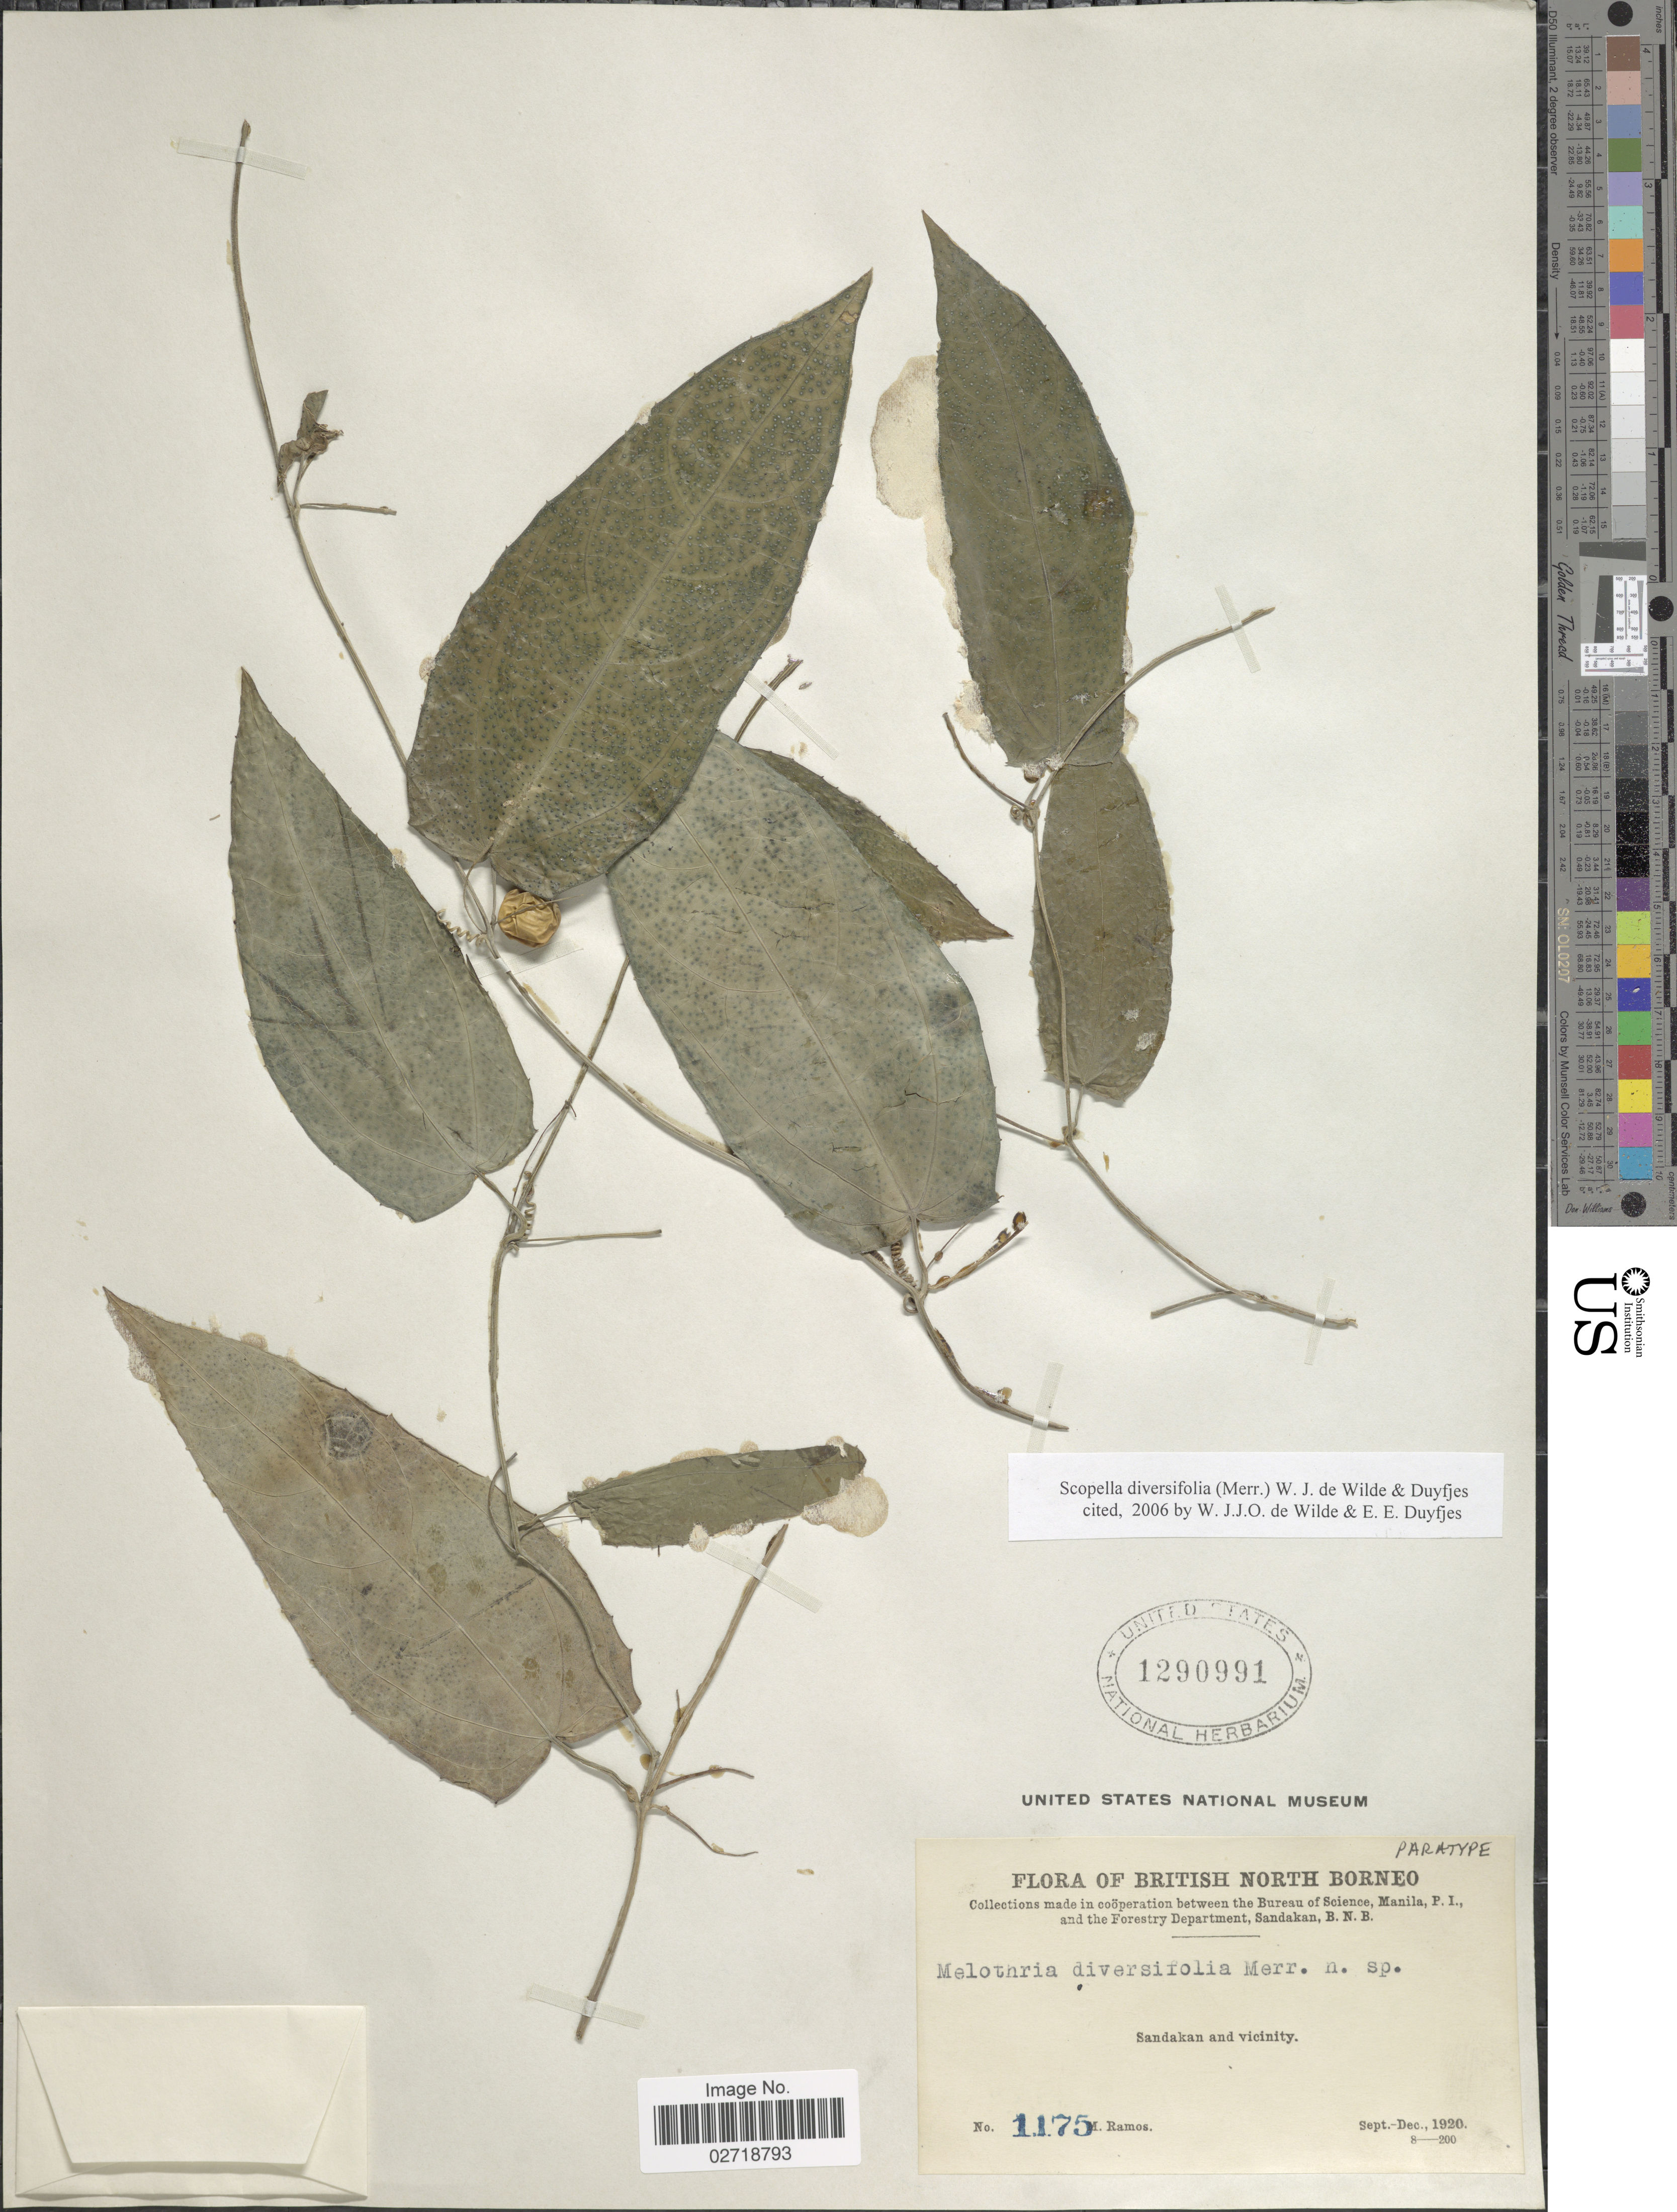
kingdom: Plantae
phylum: Tracheophyta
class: Magnoliopsida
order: Cucurbitales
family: Cucurbitaceae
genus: Scopellaria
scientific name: Scopellaria diversifolia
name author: (Merr.) W.J. de Wilde & Duyfjes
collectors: M. Ramos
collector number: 1175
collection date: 1920-09/1920-12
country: Malaysia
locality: British North Borneo. Sandakan and vicinity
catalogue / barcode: US 1290991